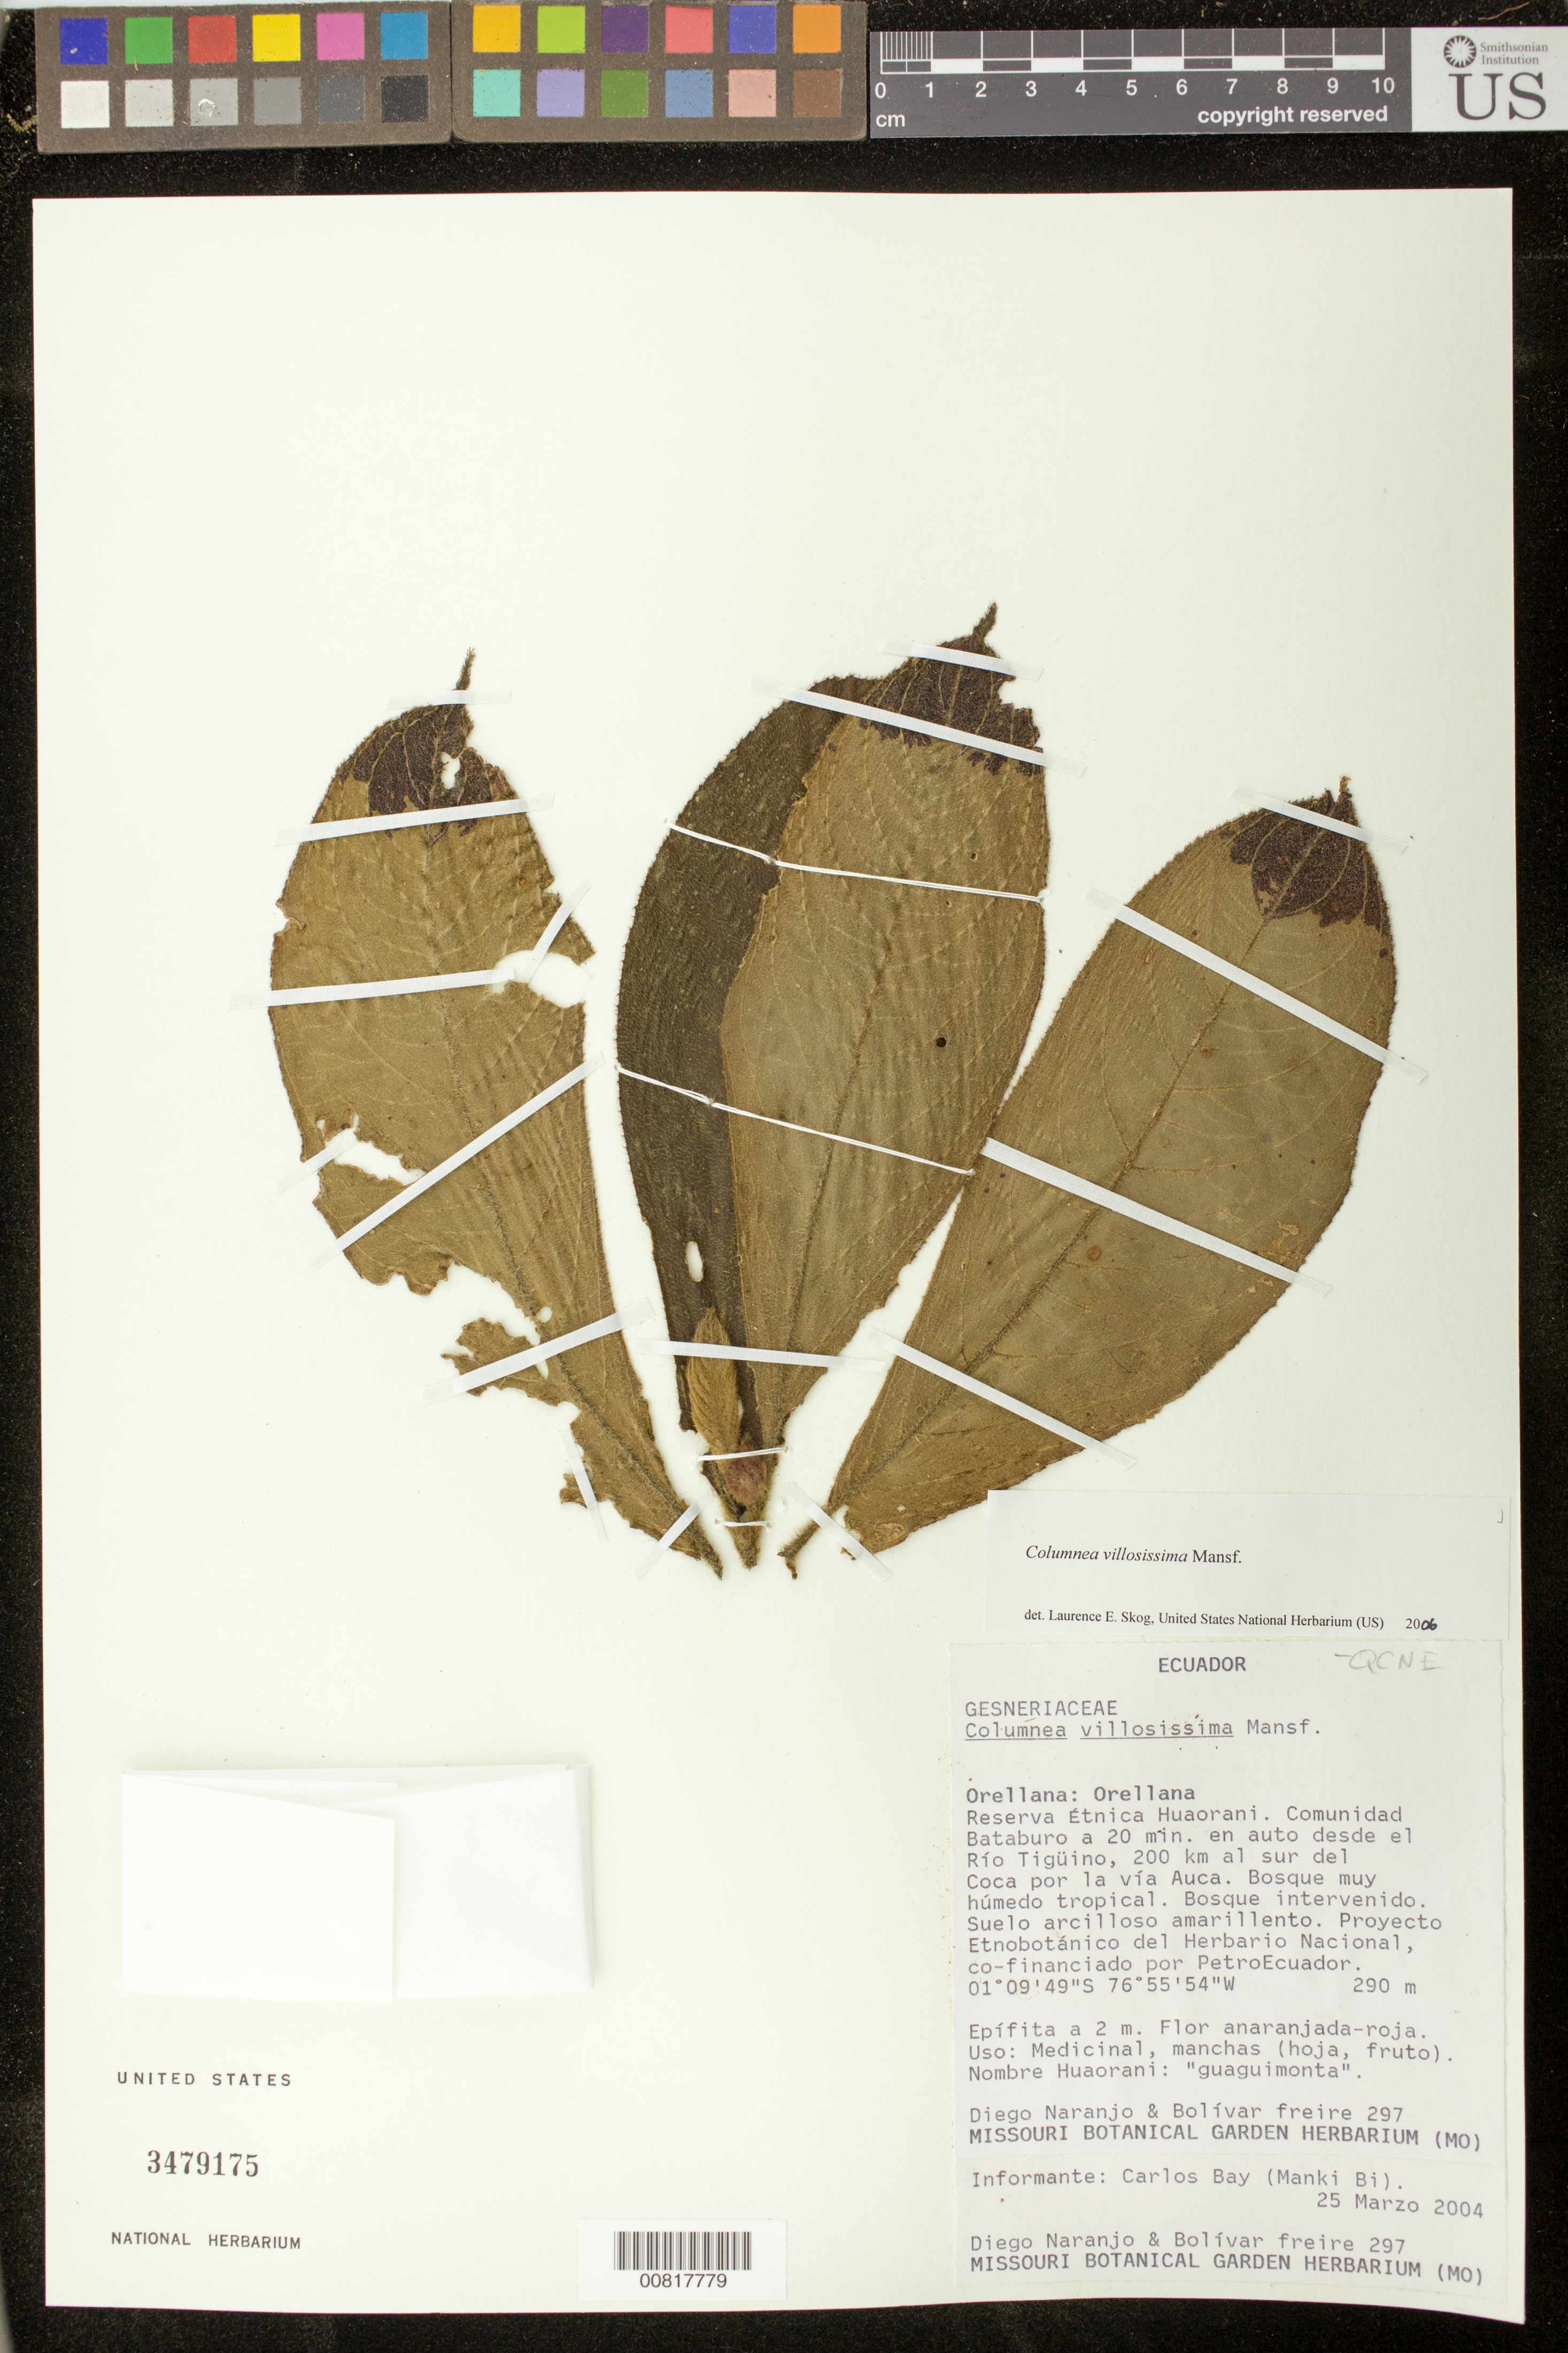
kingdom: Plantae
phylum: Tracheophyta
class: Magnoliopsida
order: Lamiales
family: Gesneriaceae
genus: Columnea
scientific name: Columnea villosissima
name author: Mansf.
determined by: Skog, Laurence E.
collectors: D. Naranjo & B. Freire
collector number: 297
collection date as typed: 25 Mar 2004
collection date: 2004-03-25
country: Ecuador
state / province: Orellana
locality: Orellana: Orellana. Reserva Etnica Huaorani. Comunidad Bataburo a 20 min. en auto desde el Rio Tiguino, 200 km al sur del Coca por la via Auca.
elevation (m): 290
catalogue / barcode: US 3479175